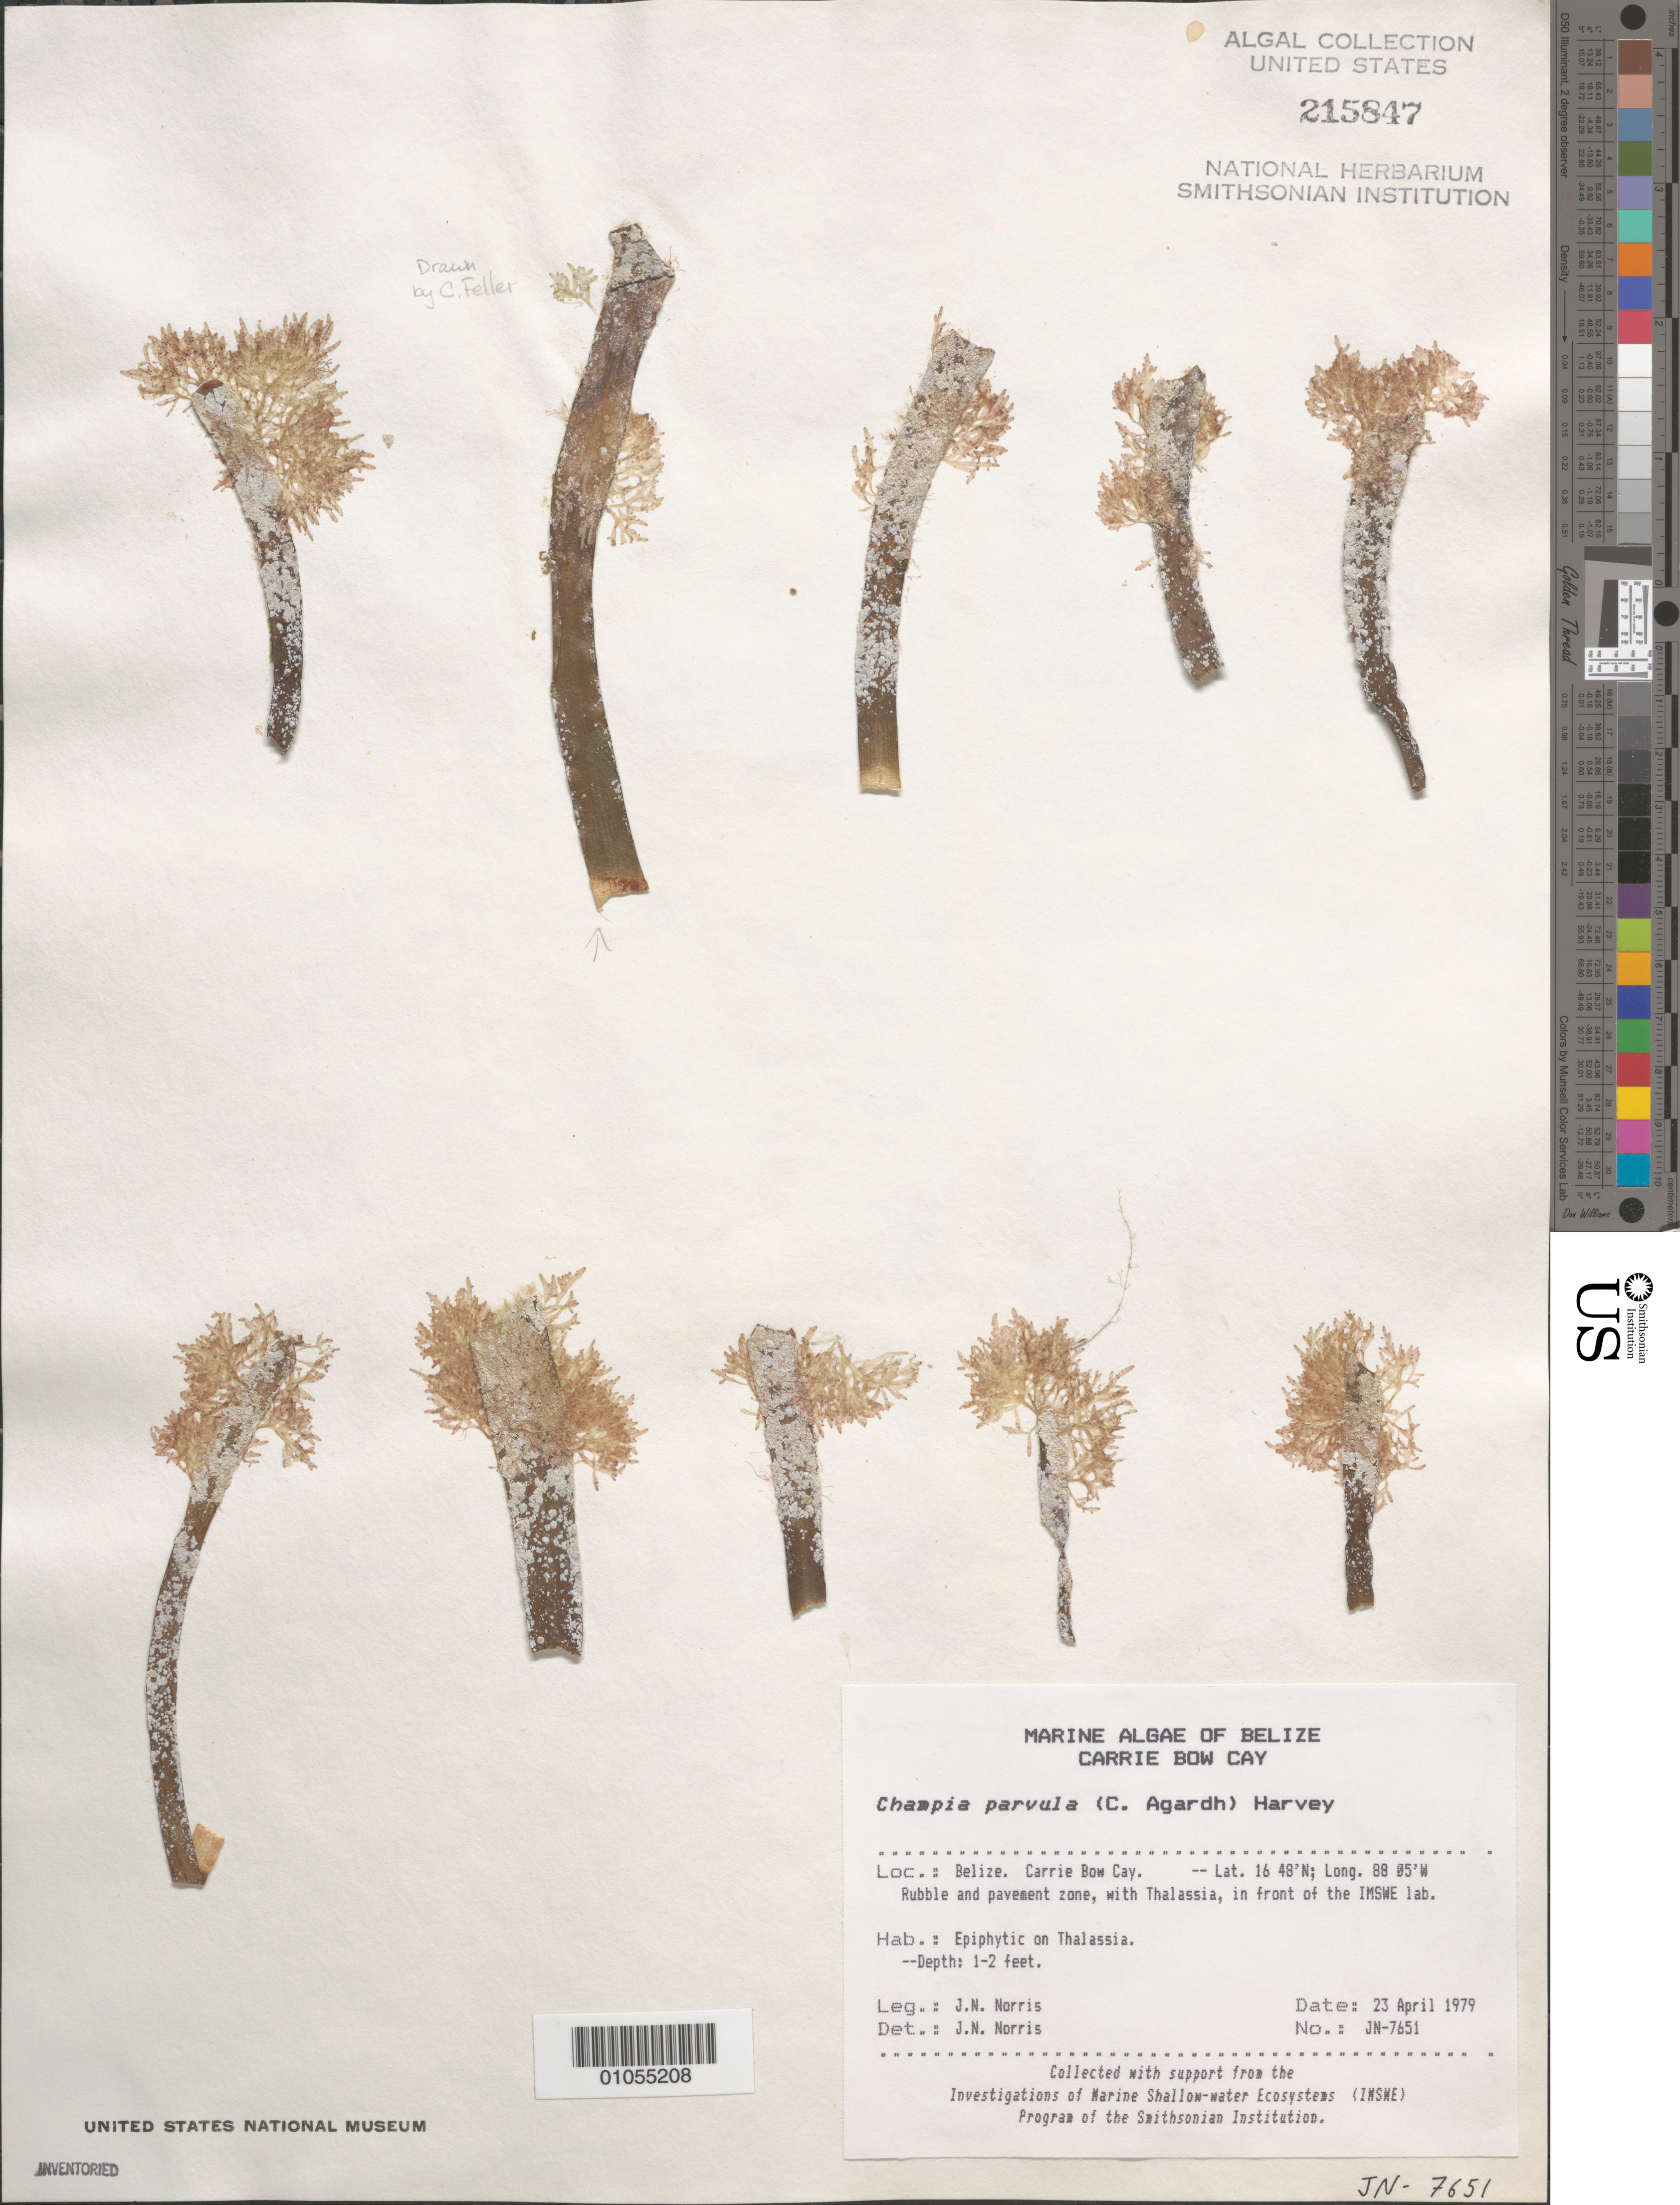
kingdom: Plantae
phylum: Rhodophyta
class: Florideophyceae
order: Rhodymeniales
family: Champiaceae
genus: Champia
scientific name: Champia parvula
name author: (C. Agardh) Harv.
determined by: Norris, James N.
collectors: J. N. Norris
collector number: JN-7651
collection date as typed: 23 Apr 1979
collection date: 1979-04-23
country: Belize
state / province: Stann Creek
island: Carrie Bow Cay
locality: Rubble and pavement zone in front of IMSWE laboratory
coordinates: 16 48'N, 88 05'W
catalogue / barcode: US 215847